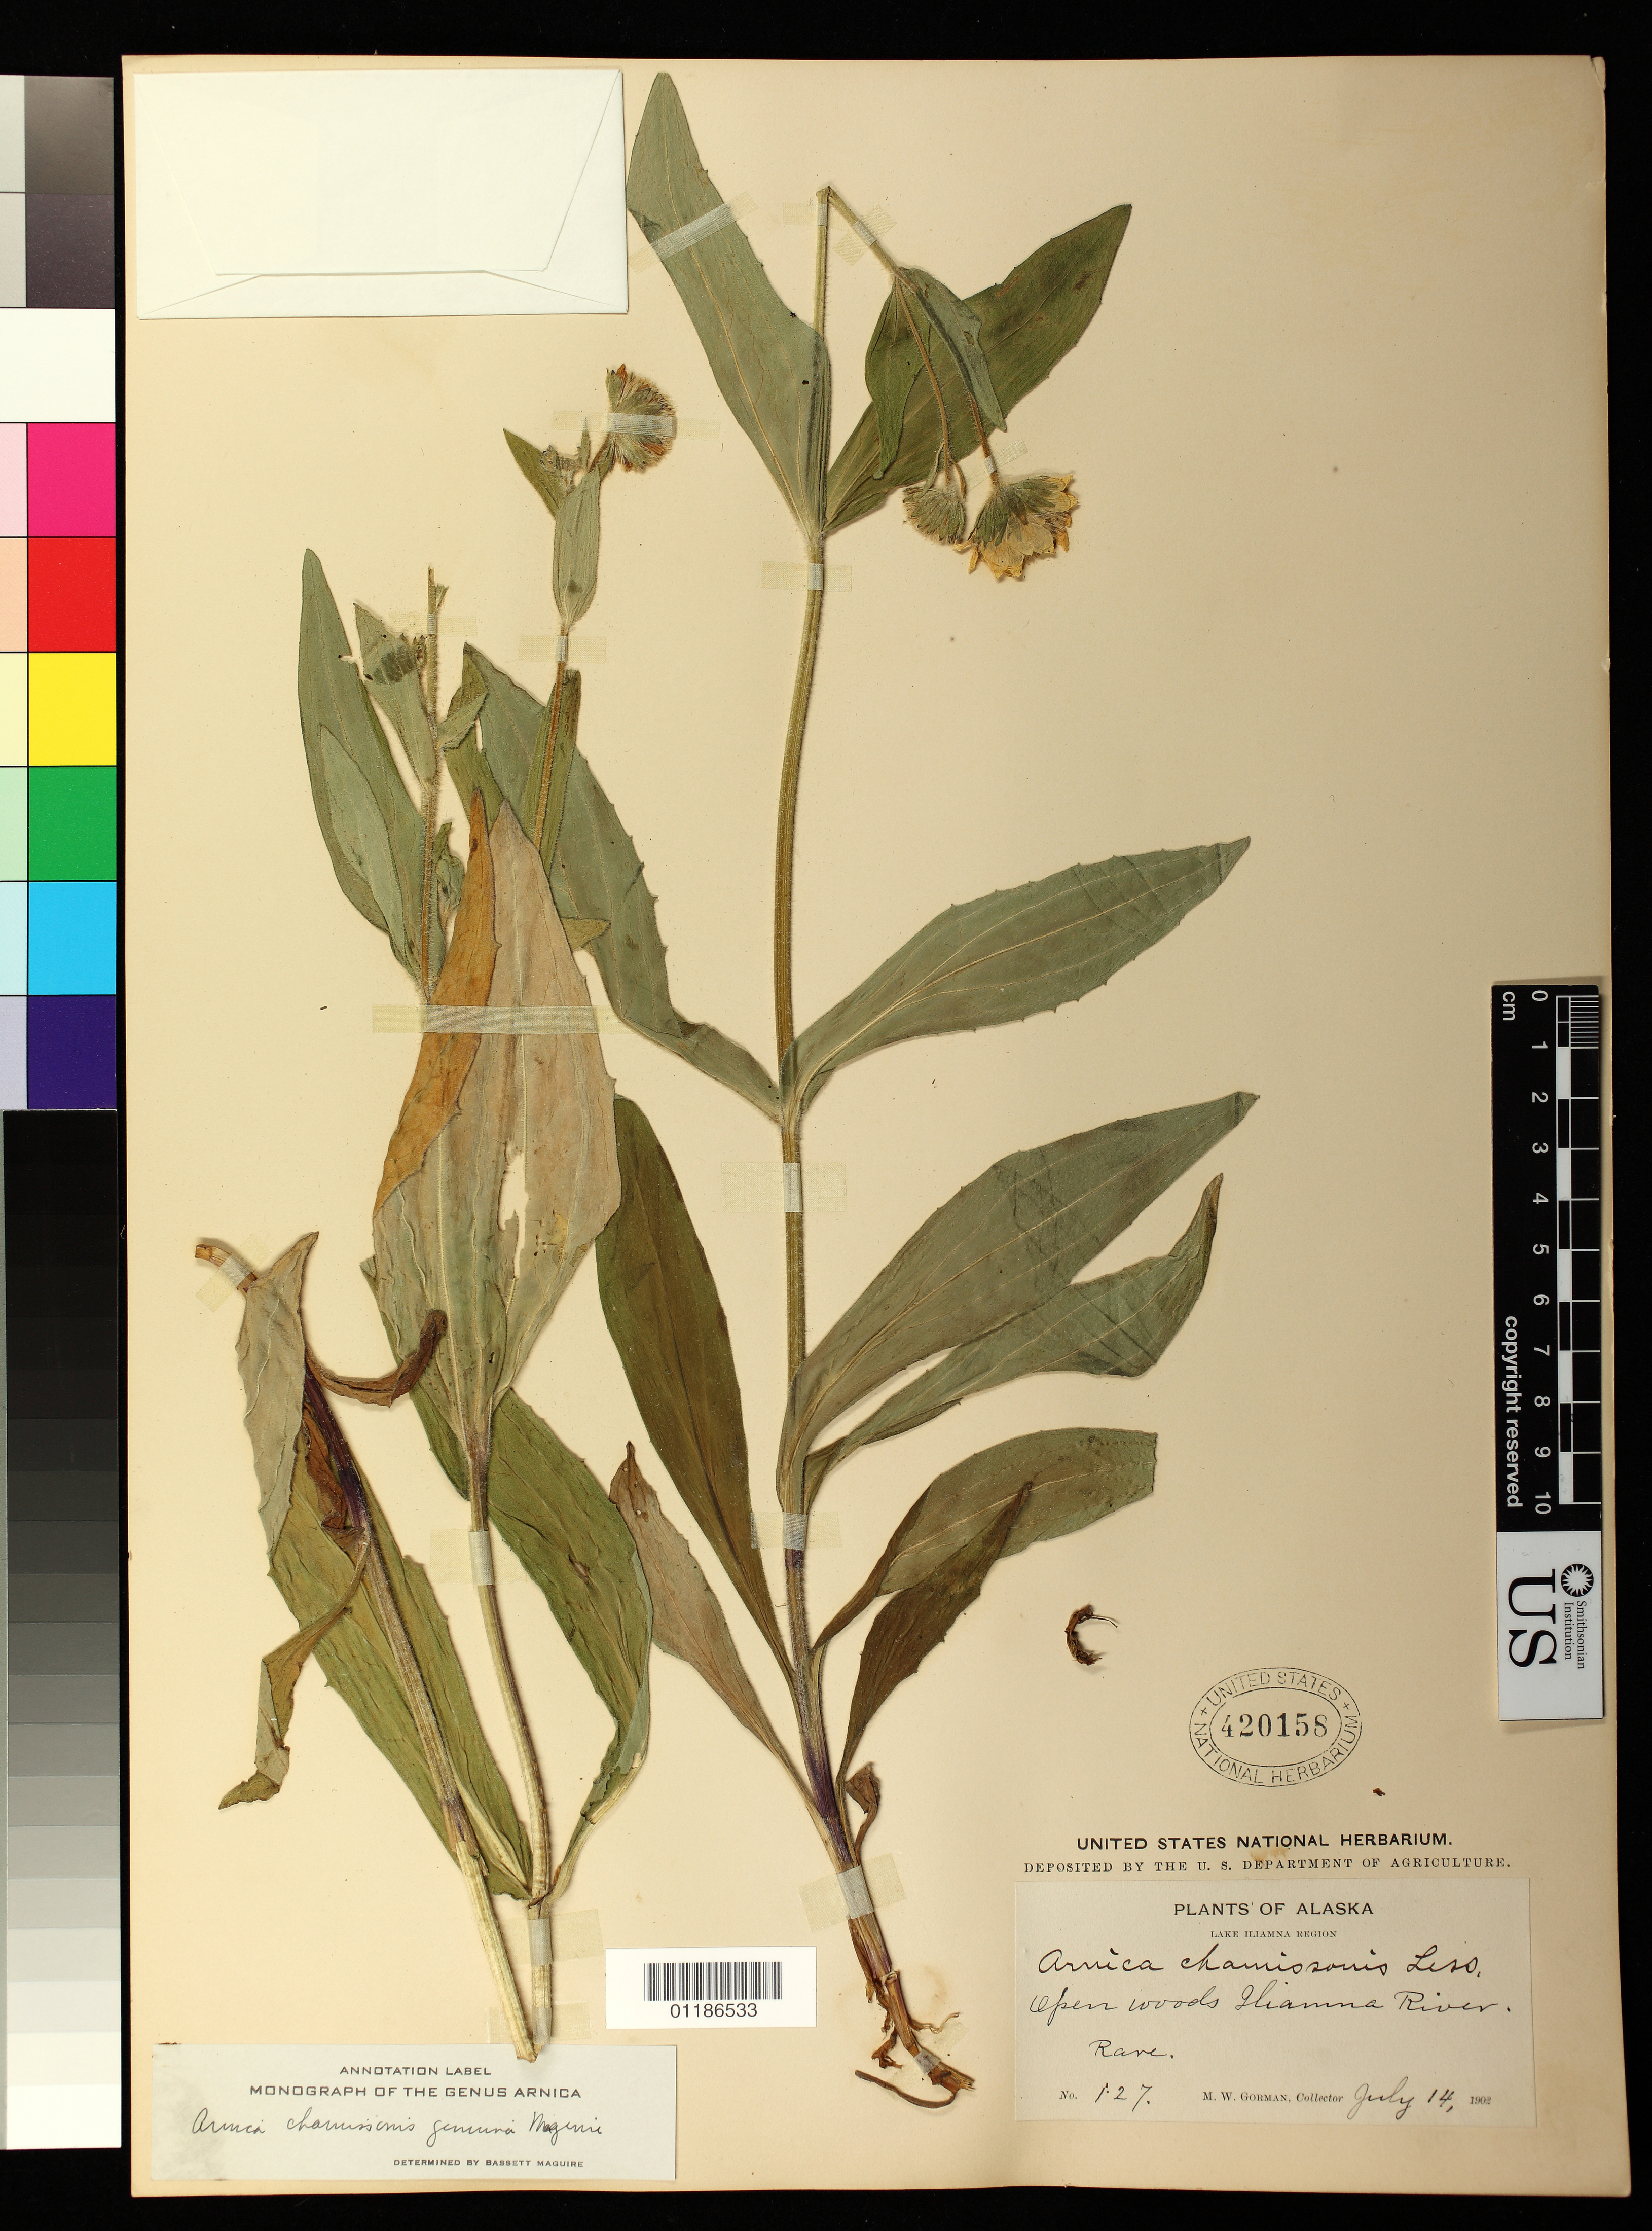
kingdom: Plantae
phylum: Tracheophyta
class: Magnoliopsida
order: Asterales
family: Asteraceae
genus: Arnica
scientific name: Arnica chamissonis subsp. genuina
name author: Maguire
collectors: M. W. Gorman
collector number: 127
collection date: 1902-07-14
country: United States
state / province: Alaska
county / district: Lake and Peninsula Borough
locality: Lake Iliamna Region. Open woods Iliamna River. Rare.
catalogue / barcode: US 420158